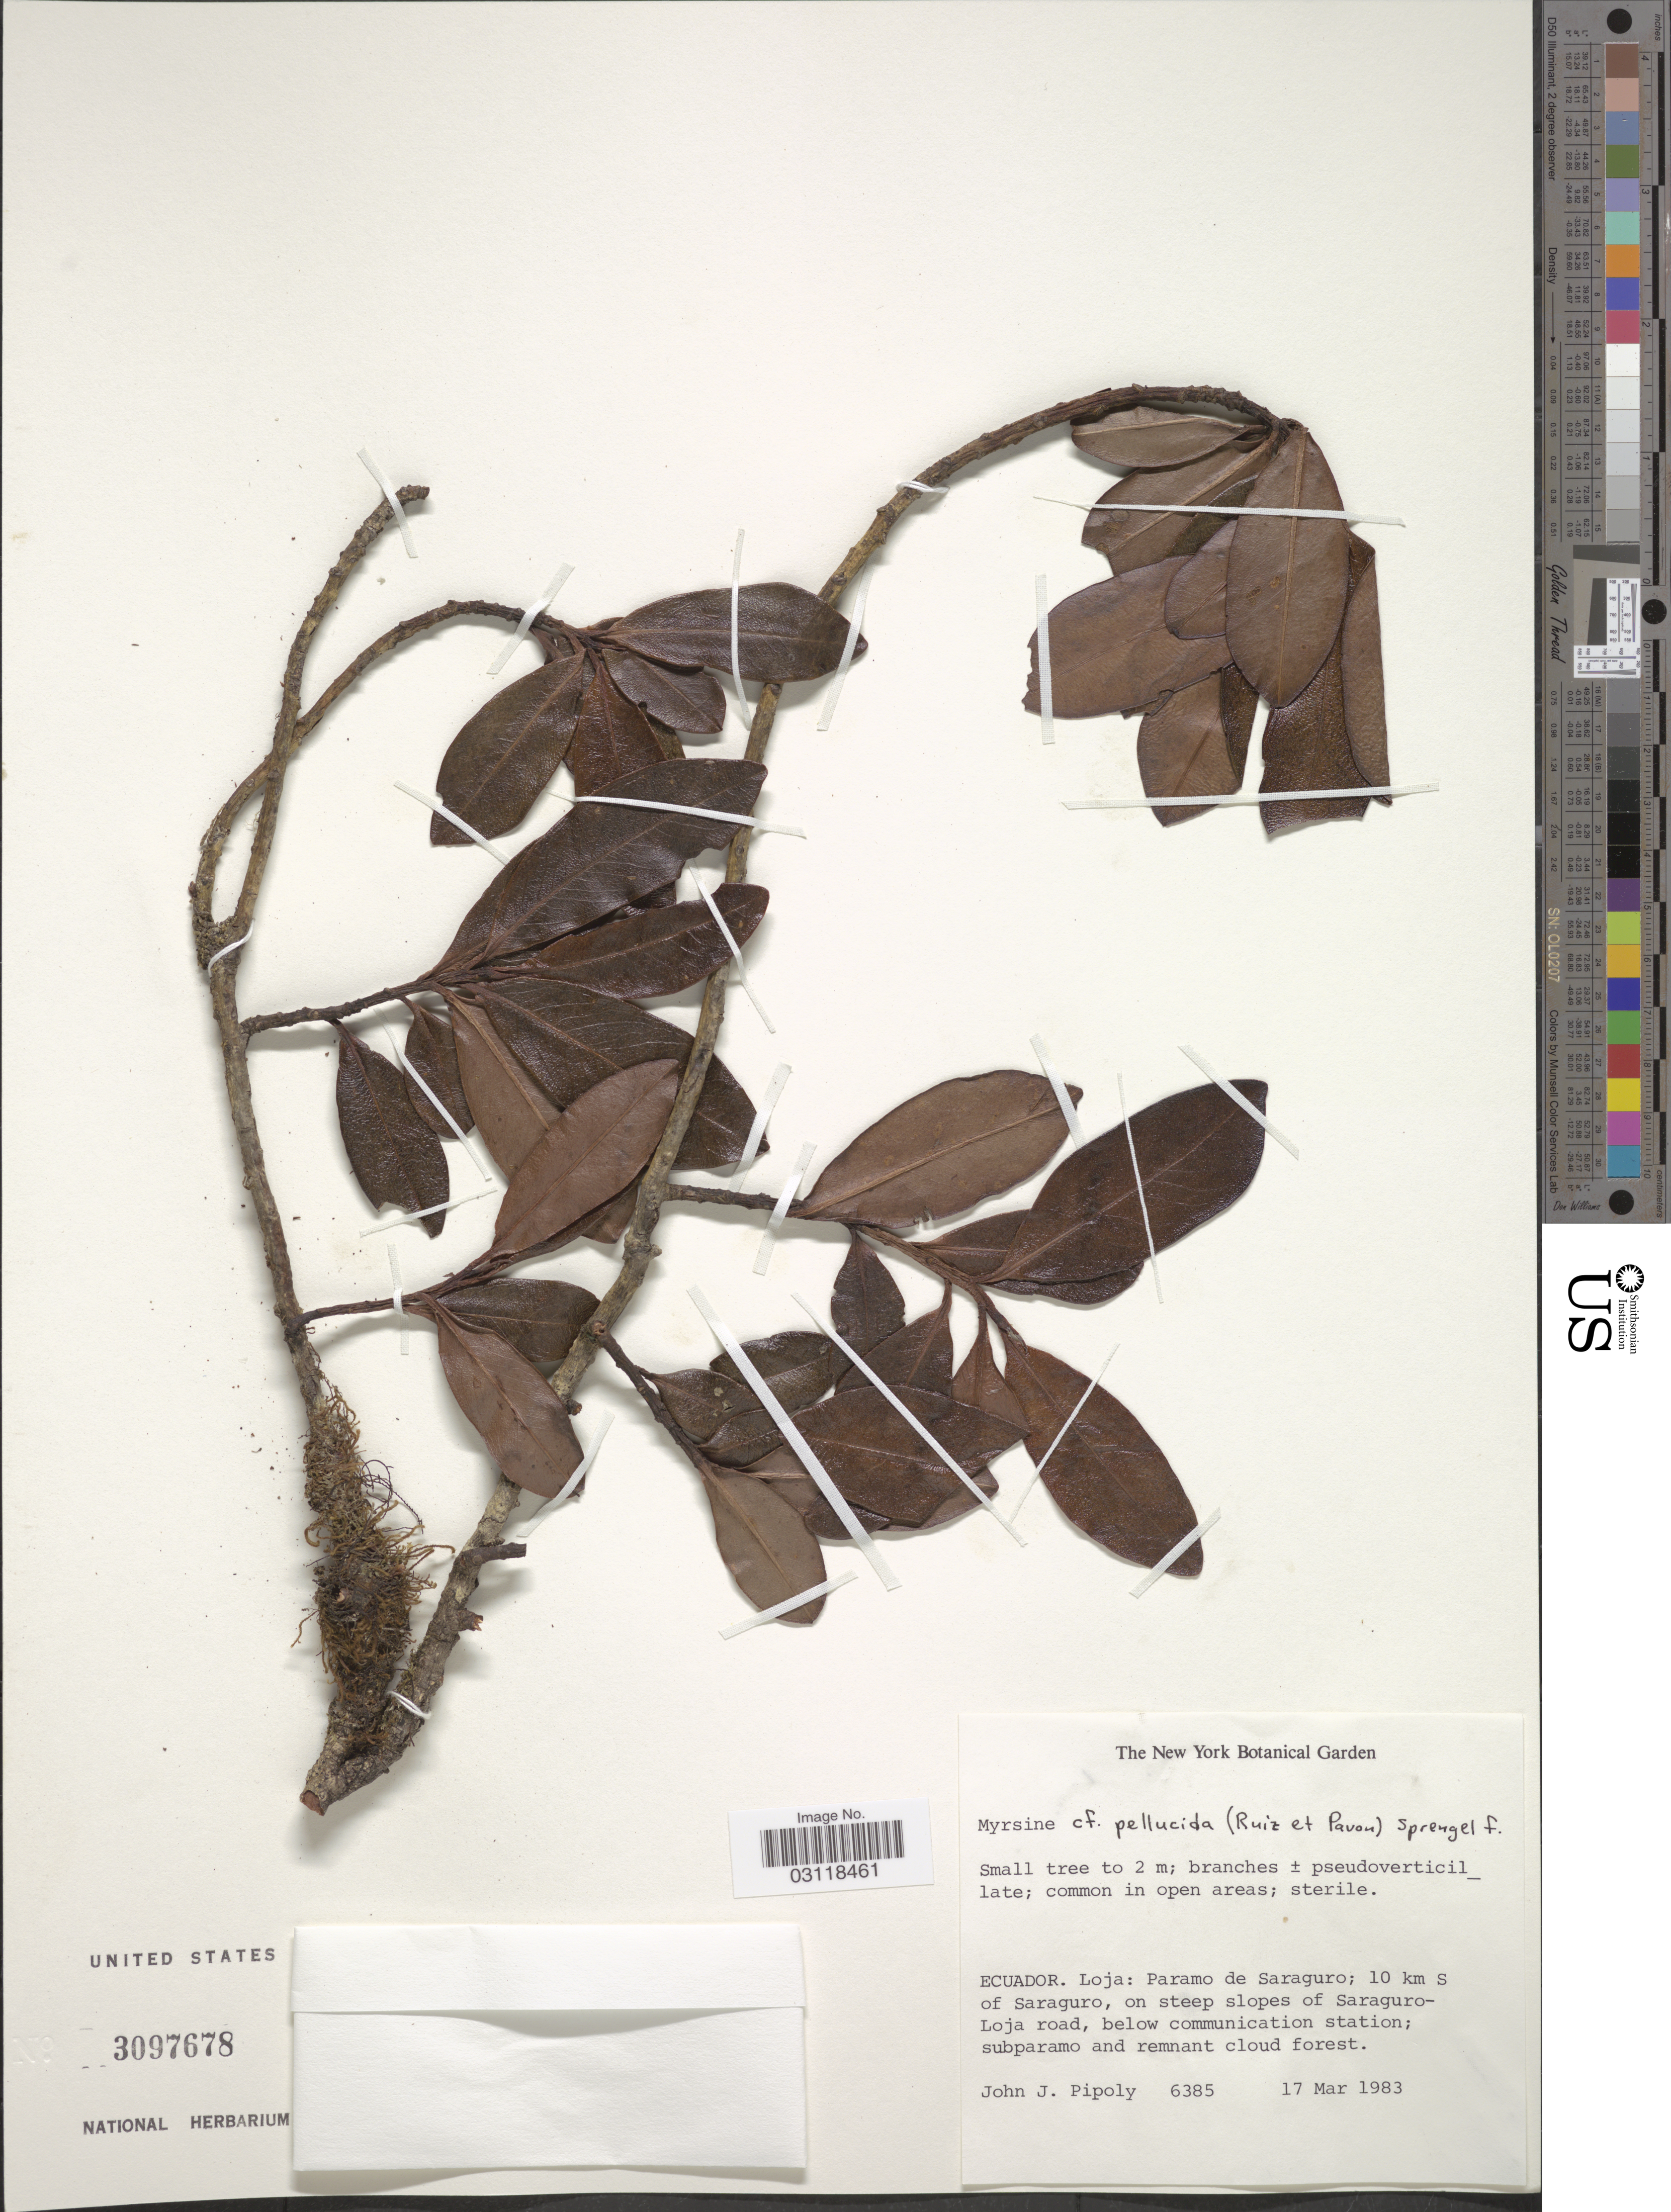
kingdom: Plantae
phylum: Tracheophyta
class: Magnoliopsida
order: Ericales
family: Primulaceae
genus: Rapanea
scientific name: Rapanea pellucida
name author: (Ruiz & Pav.) Mez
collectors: J. J. Pipoly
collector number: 6385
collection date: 1983-03-17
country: Ecuador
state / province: Loja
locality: Paramo de Saraguro; 10 km S of Saraguro, on steep slopes of Saraguro-Loja road, below communication station.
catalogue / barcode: US 3097678